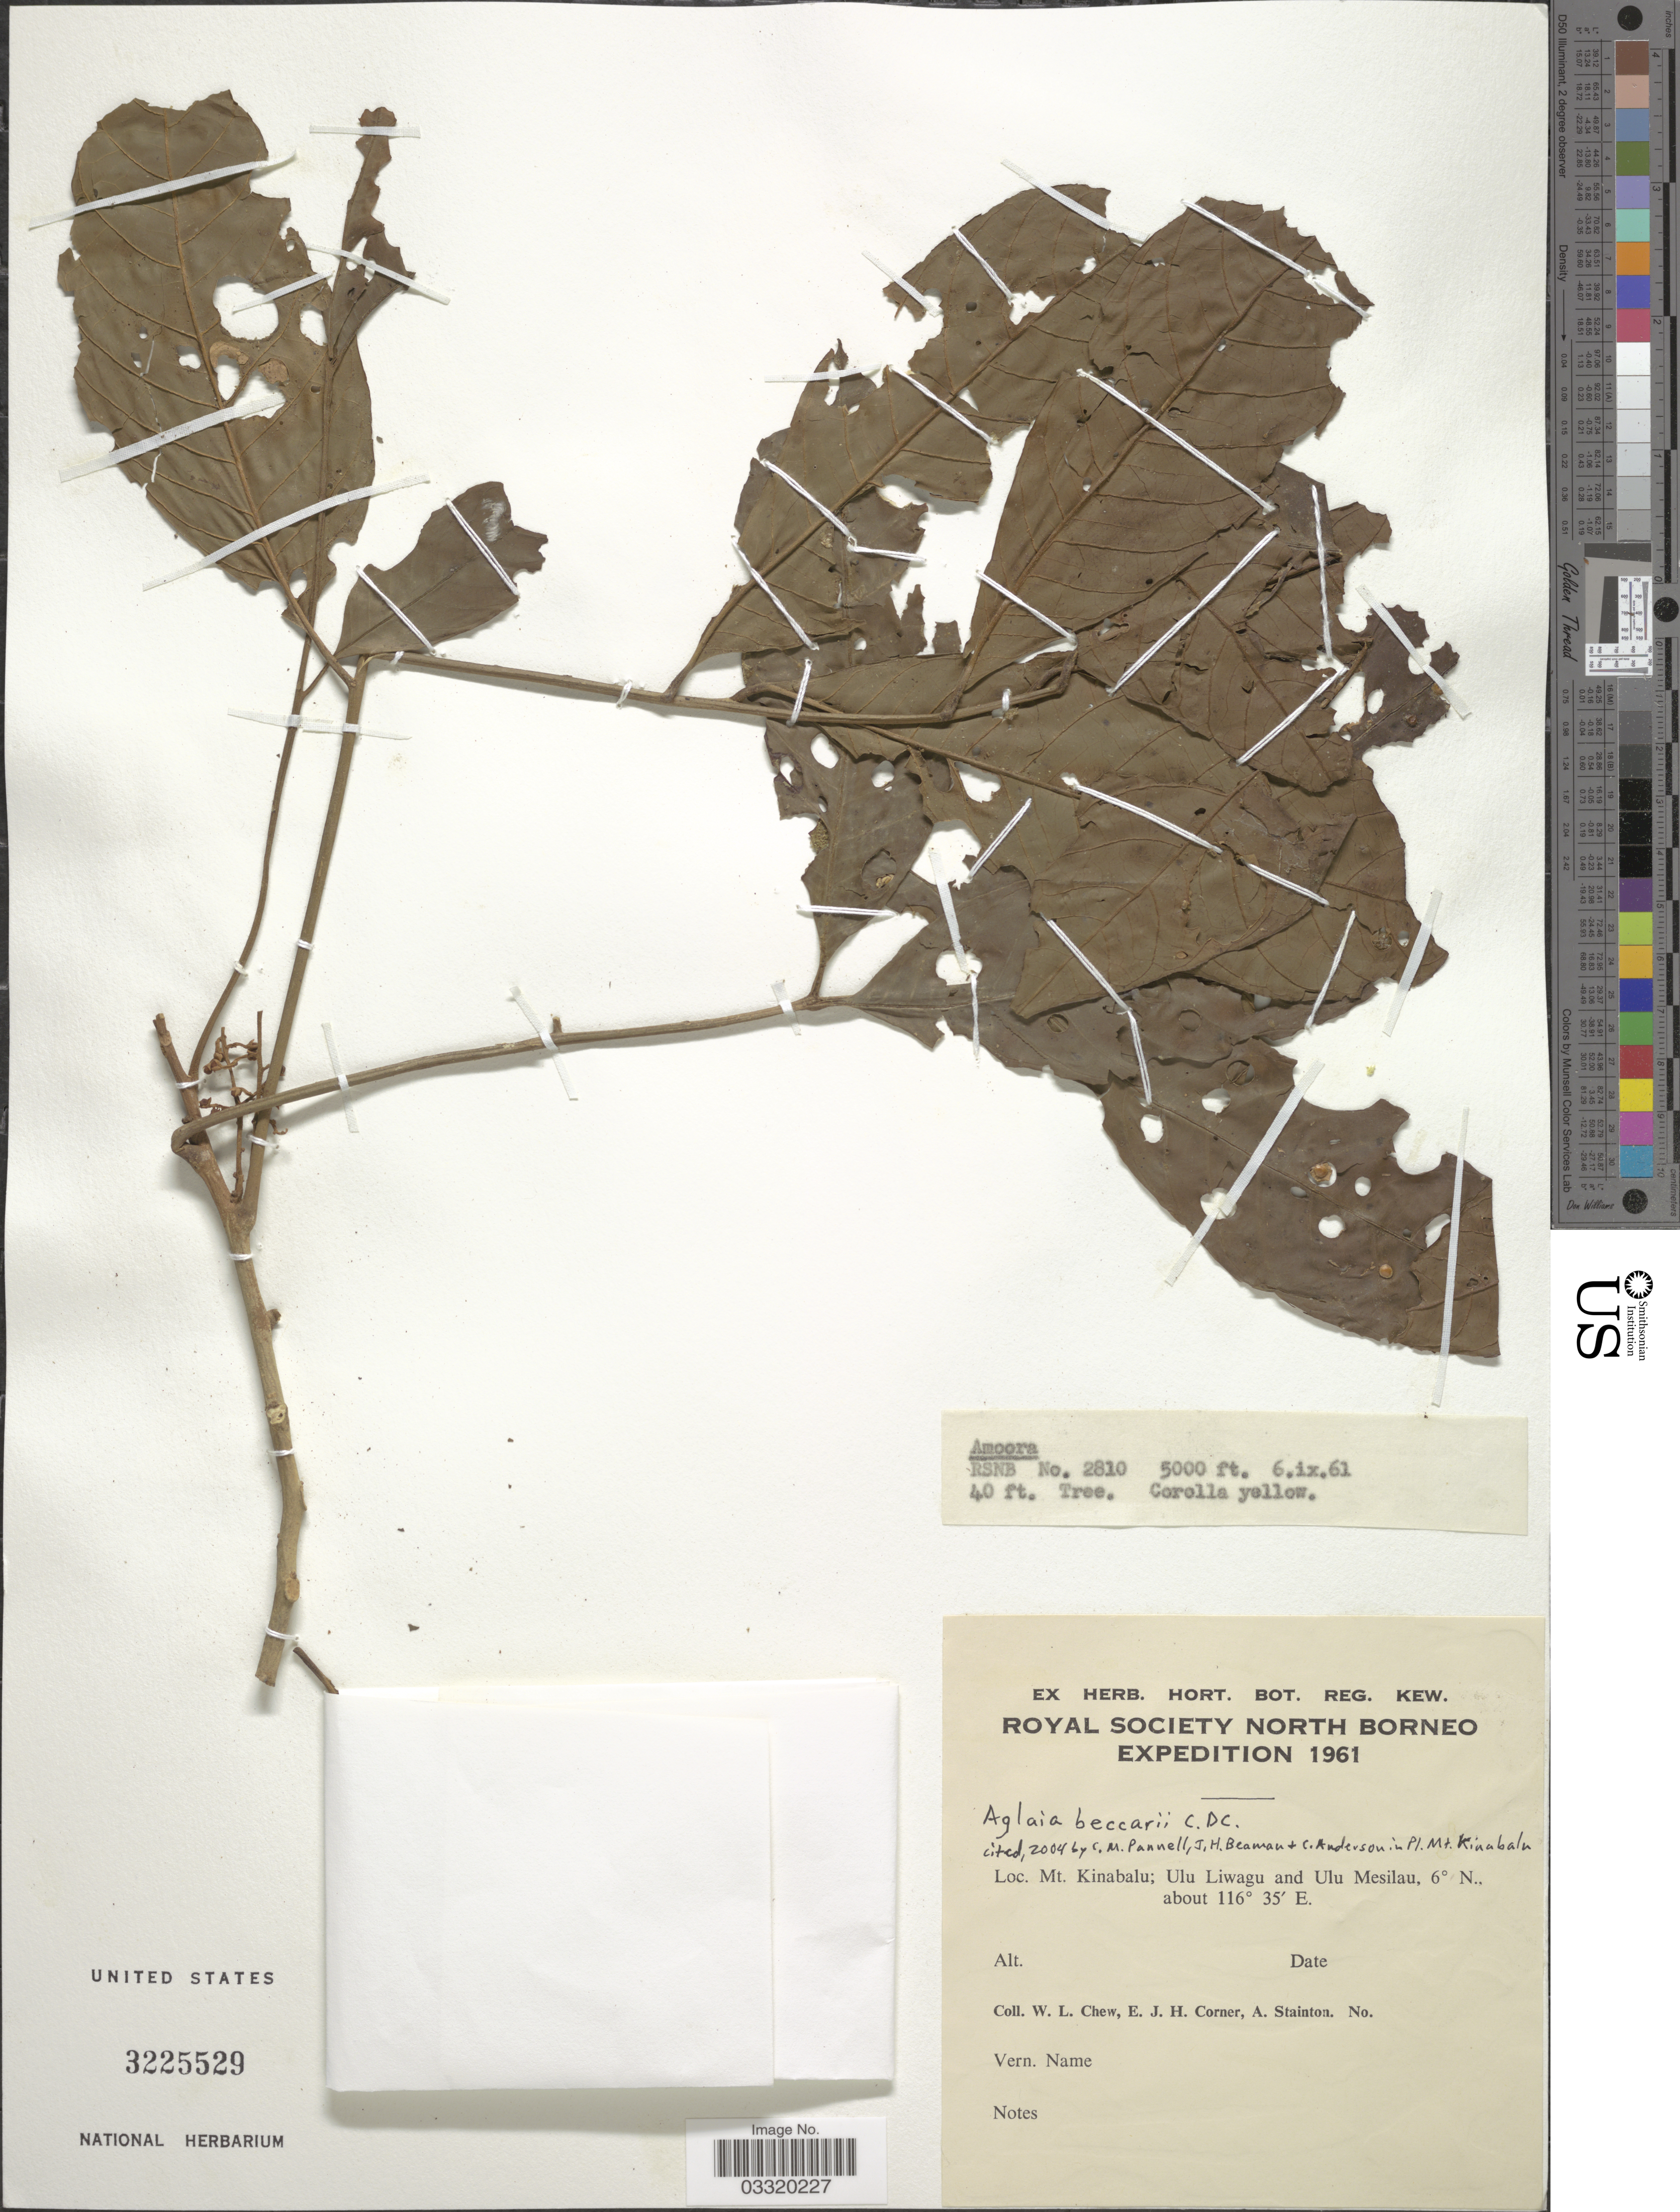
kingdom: Plantae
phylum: Tracheophyta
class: Magnoliopsida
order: Sapindales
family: Meliaceae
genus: Aglaia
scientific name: Aglaia beccarii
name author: C. DC.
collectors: W. Chew, E. Corner & A. Stainton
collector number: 2810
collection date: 1961-09-06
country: Malaysia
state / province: Sabah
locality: North Borneo. Mt. Kinabalu; Ulu Liwagu and Ulu Mesilau.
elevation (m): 1524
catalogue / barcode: US 3225529